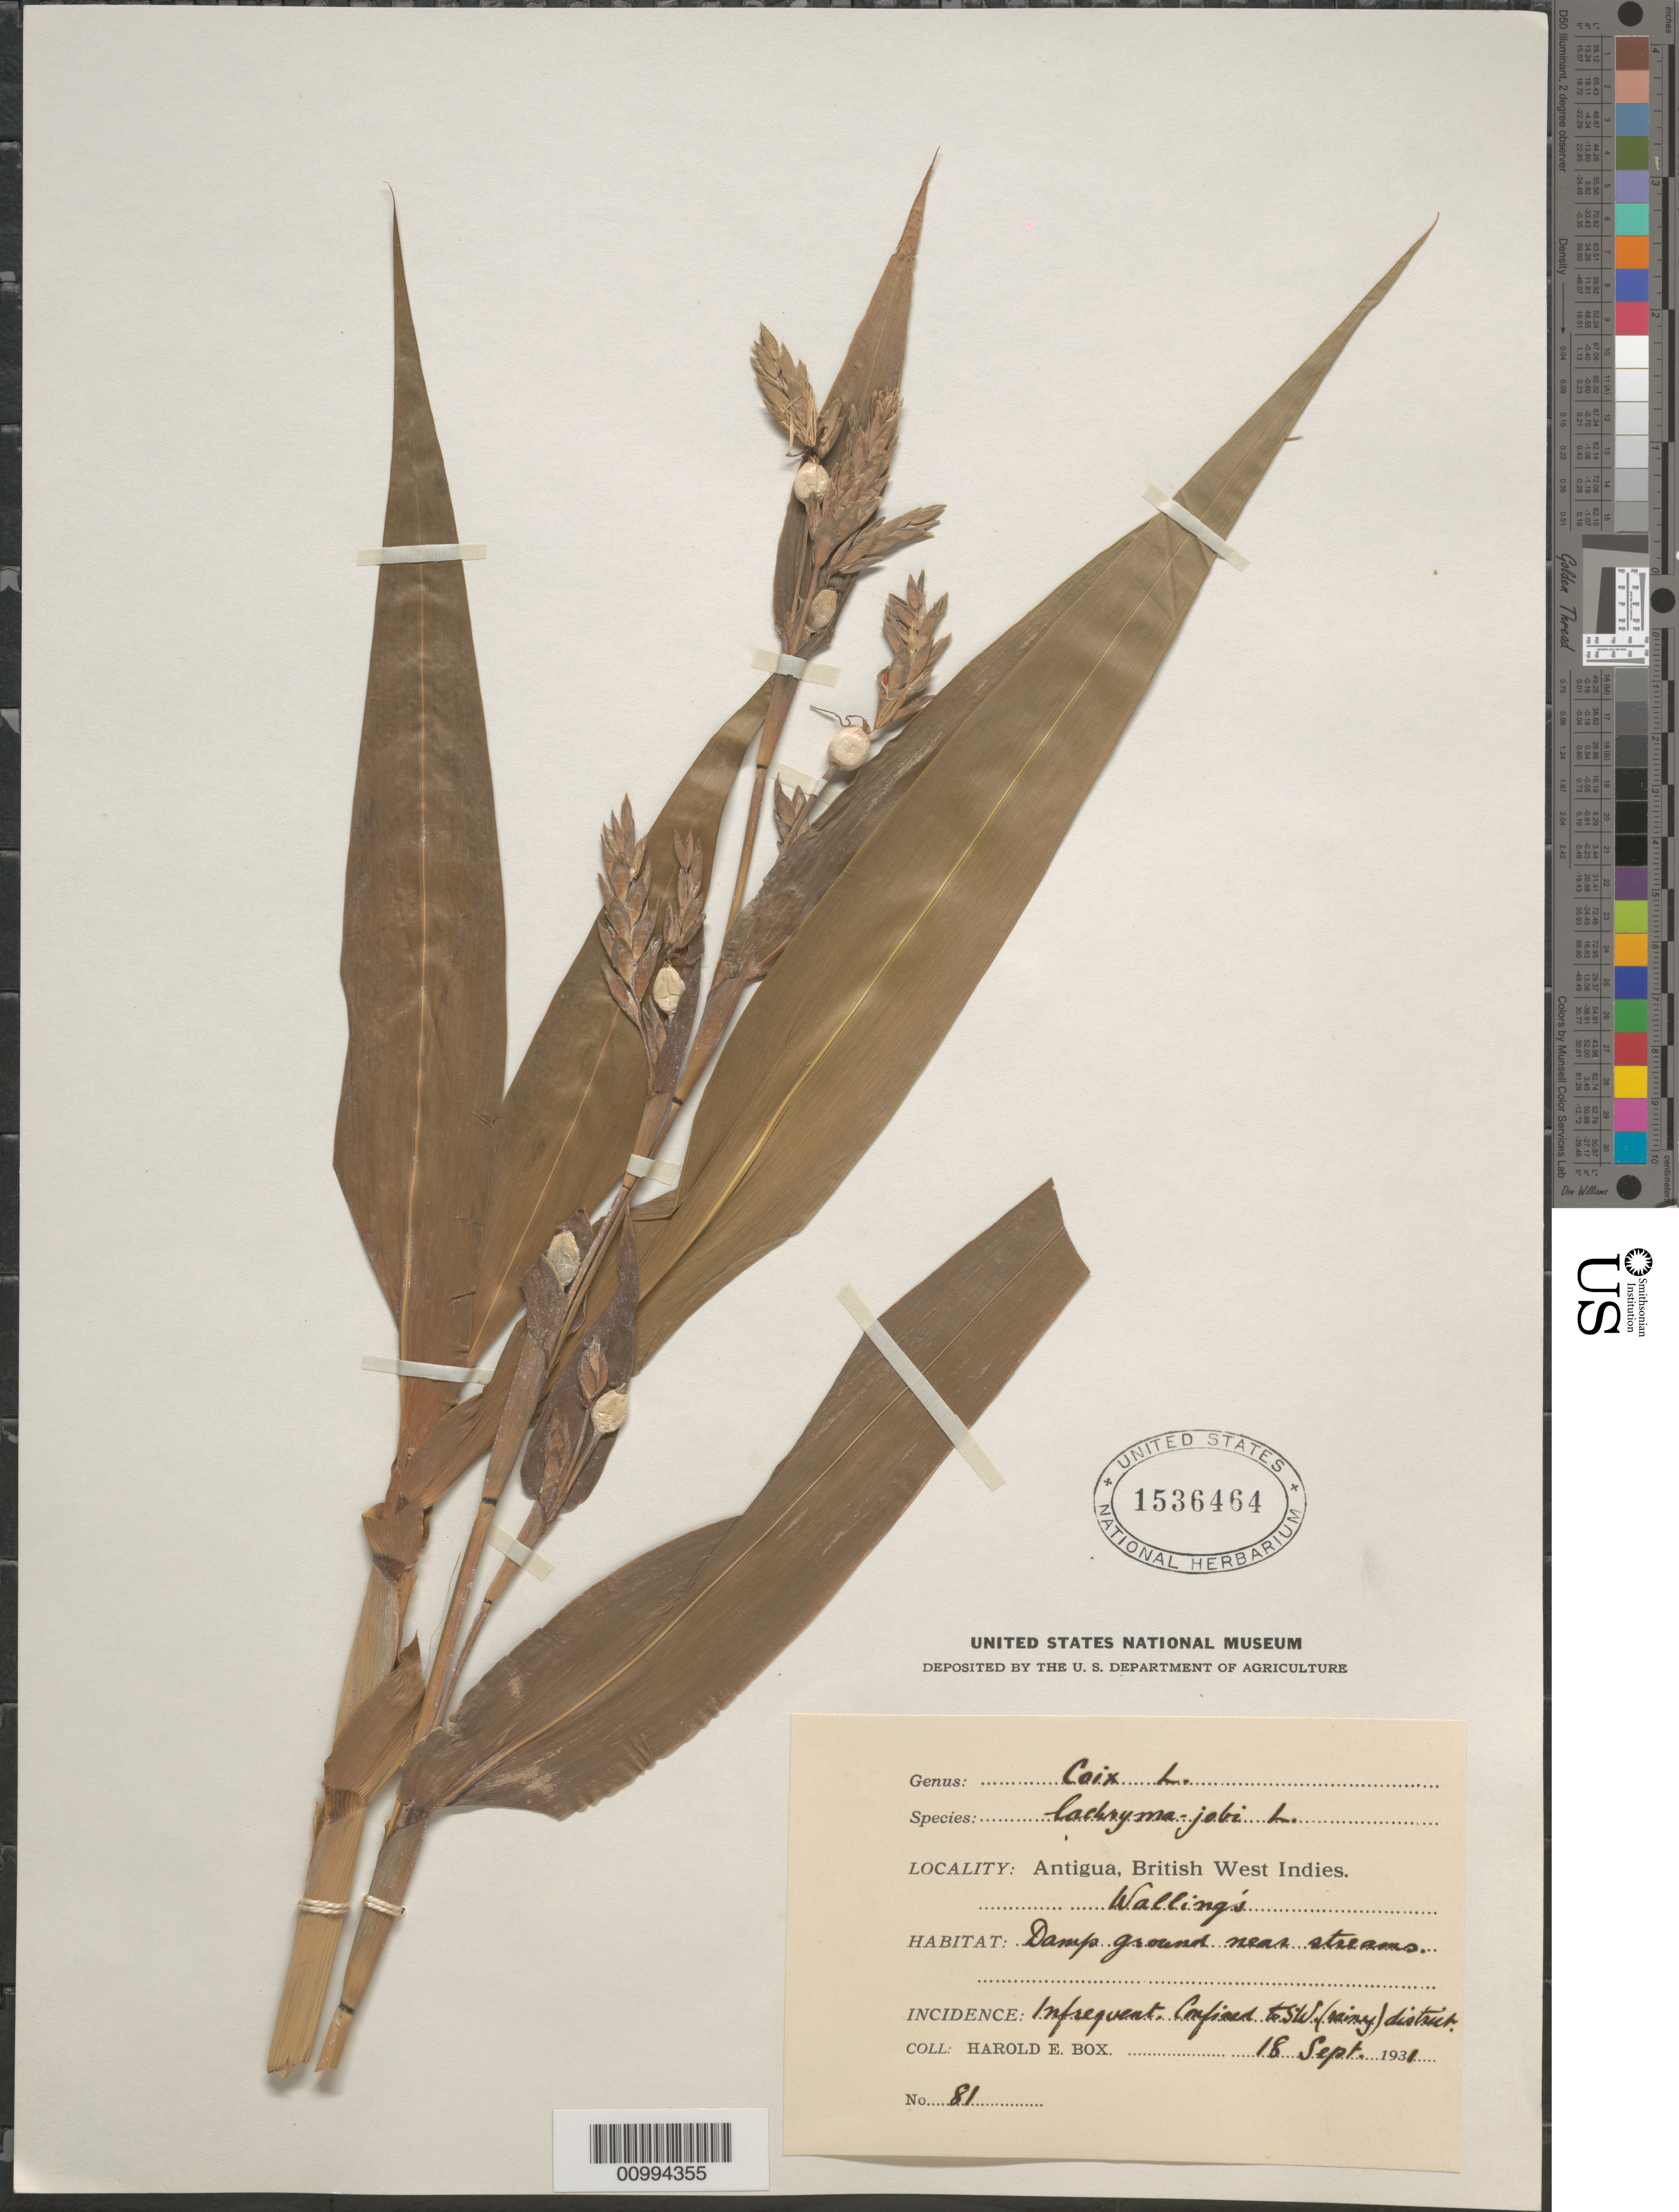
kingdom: Plantae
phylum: Tracheophyta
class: Liliopsida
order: Poales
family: Poaceae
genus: Coix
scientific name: Coix lacryma-jobi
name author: L.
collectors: H. E. Box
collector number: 81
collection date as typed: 18 Sep 1931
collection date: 1931-09-18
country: Antigua and Barbuda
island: Antigua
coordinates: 0 N, 0 E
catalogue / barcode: US 1536464